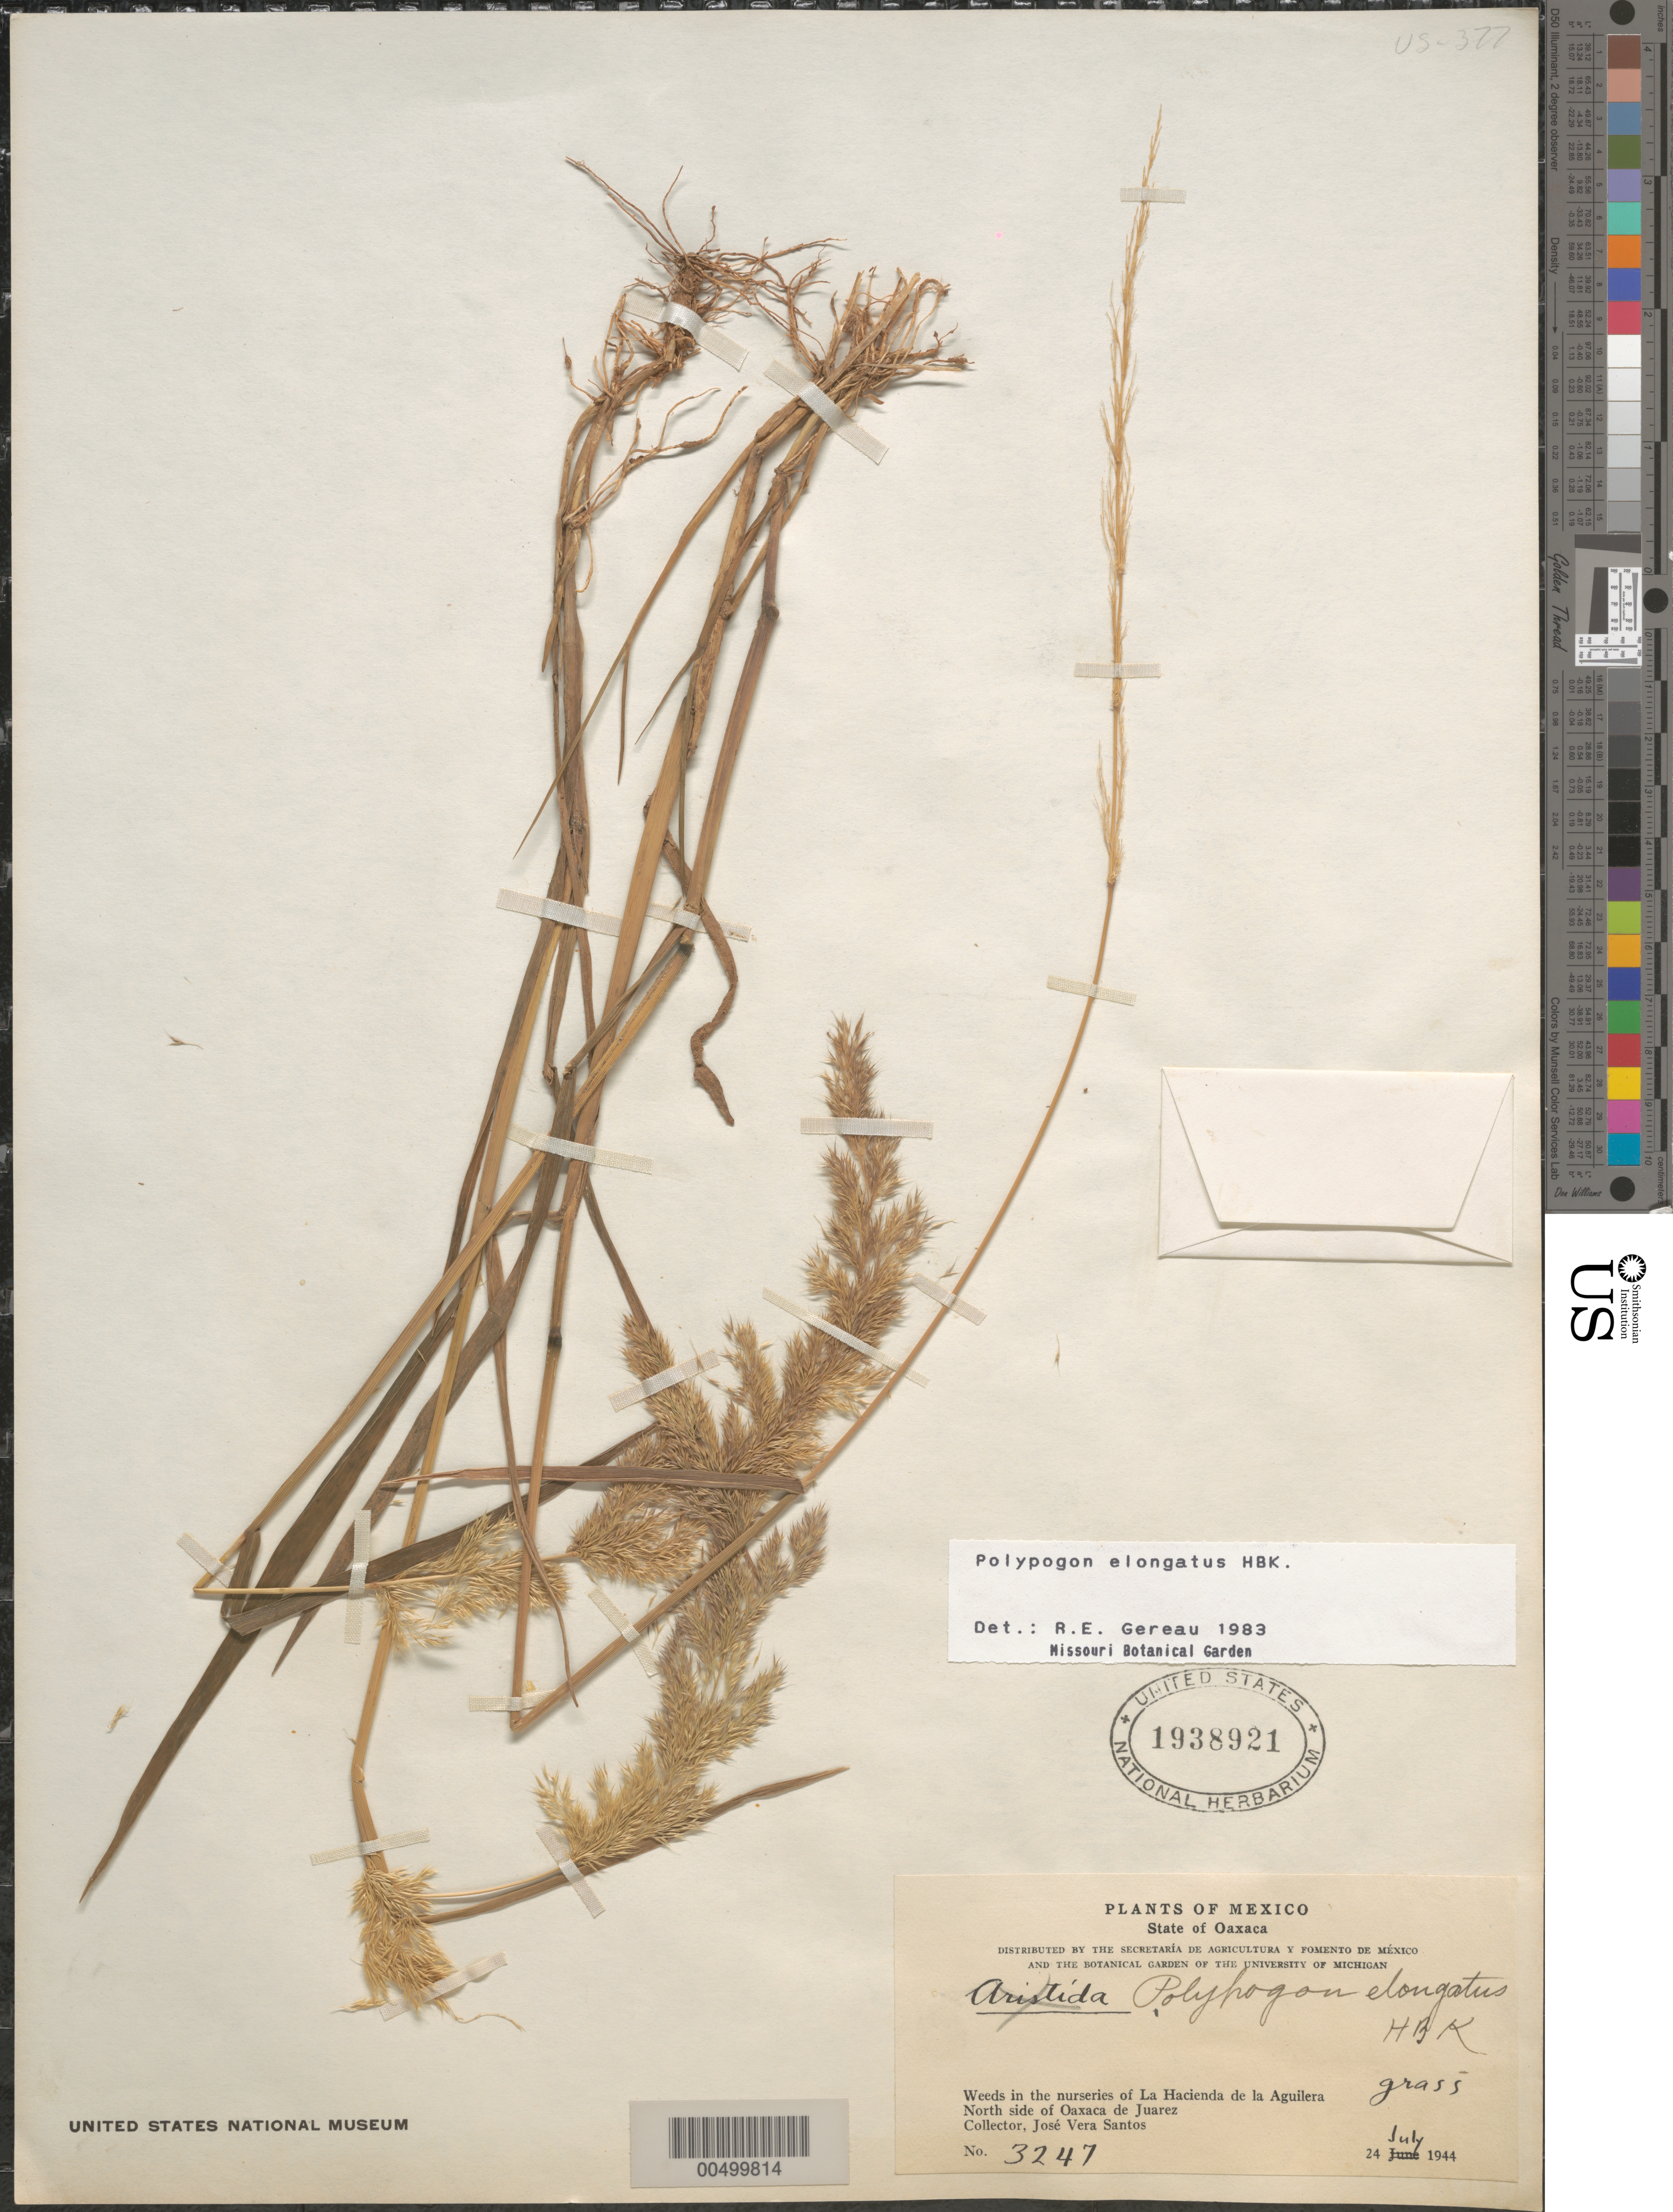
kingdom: Plantae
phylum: Tracheophyta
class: Liliopsida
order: Poales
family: Poaceae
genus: Chaetotropis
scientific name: Chaetotropis elongata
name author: (Kunth) Björkman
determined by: Poaceae Reorganization Project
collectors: J. V. Santos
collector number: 3247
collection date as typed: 24 Jul 1944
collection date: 1944-07-24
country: Mexico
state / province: Oaxaca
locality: La Hacienda de la Aguilera, N side of Oaxaca de Juarez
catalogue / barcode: US 1938921